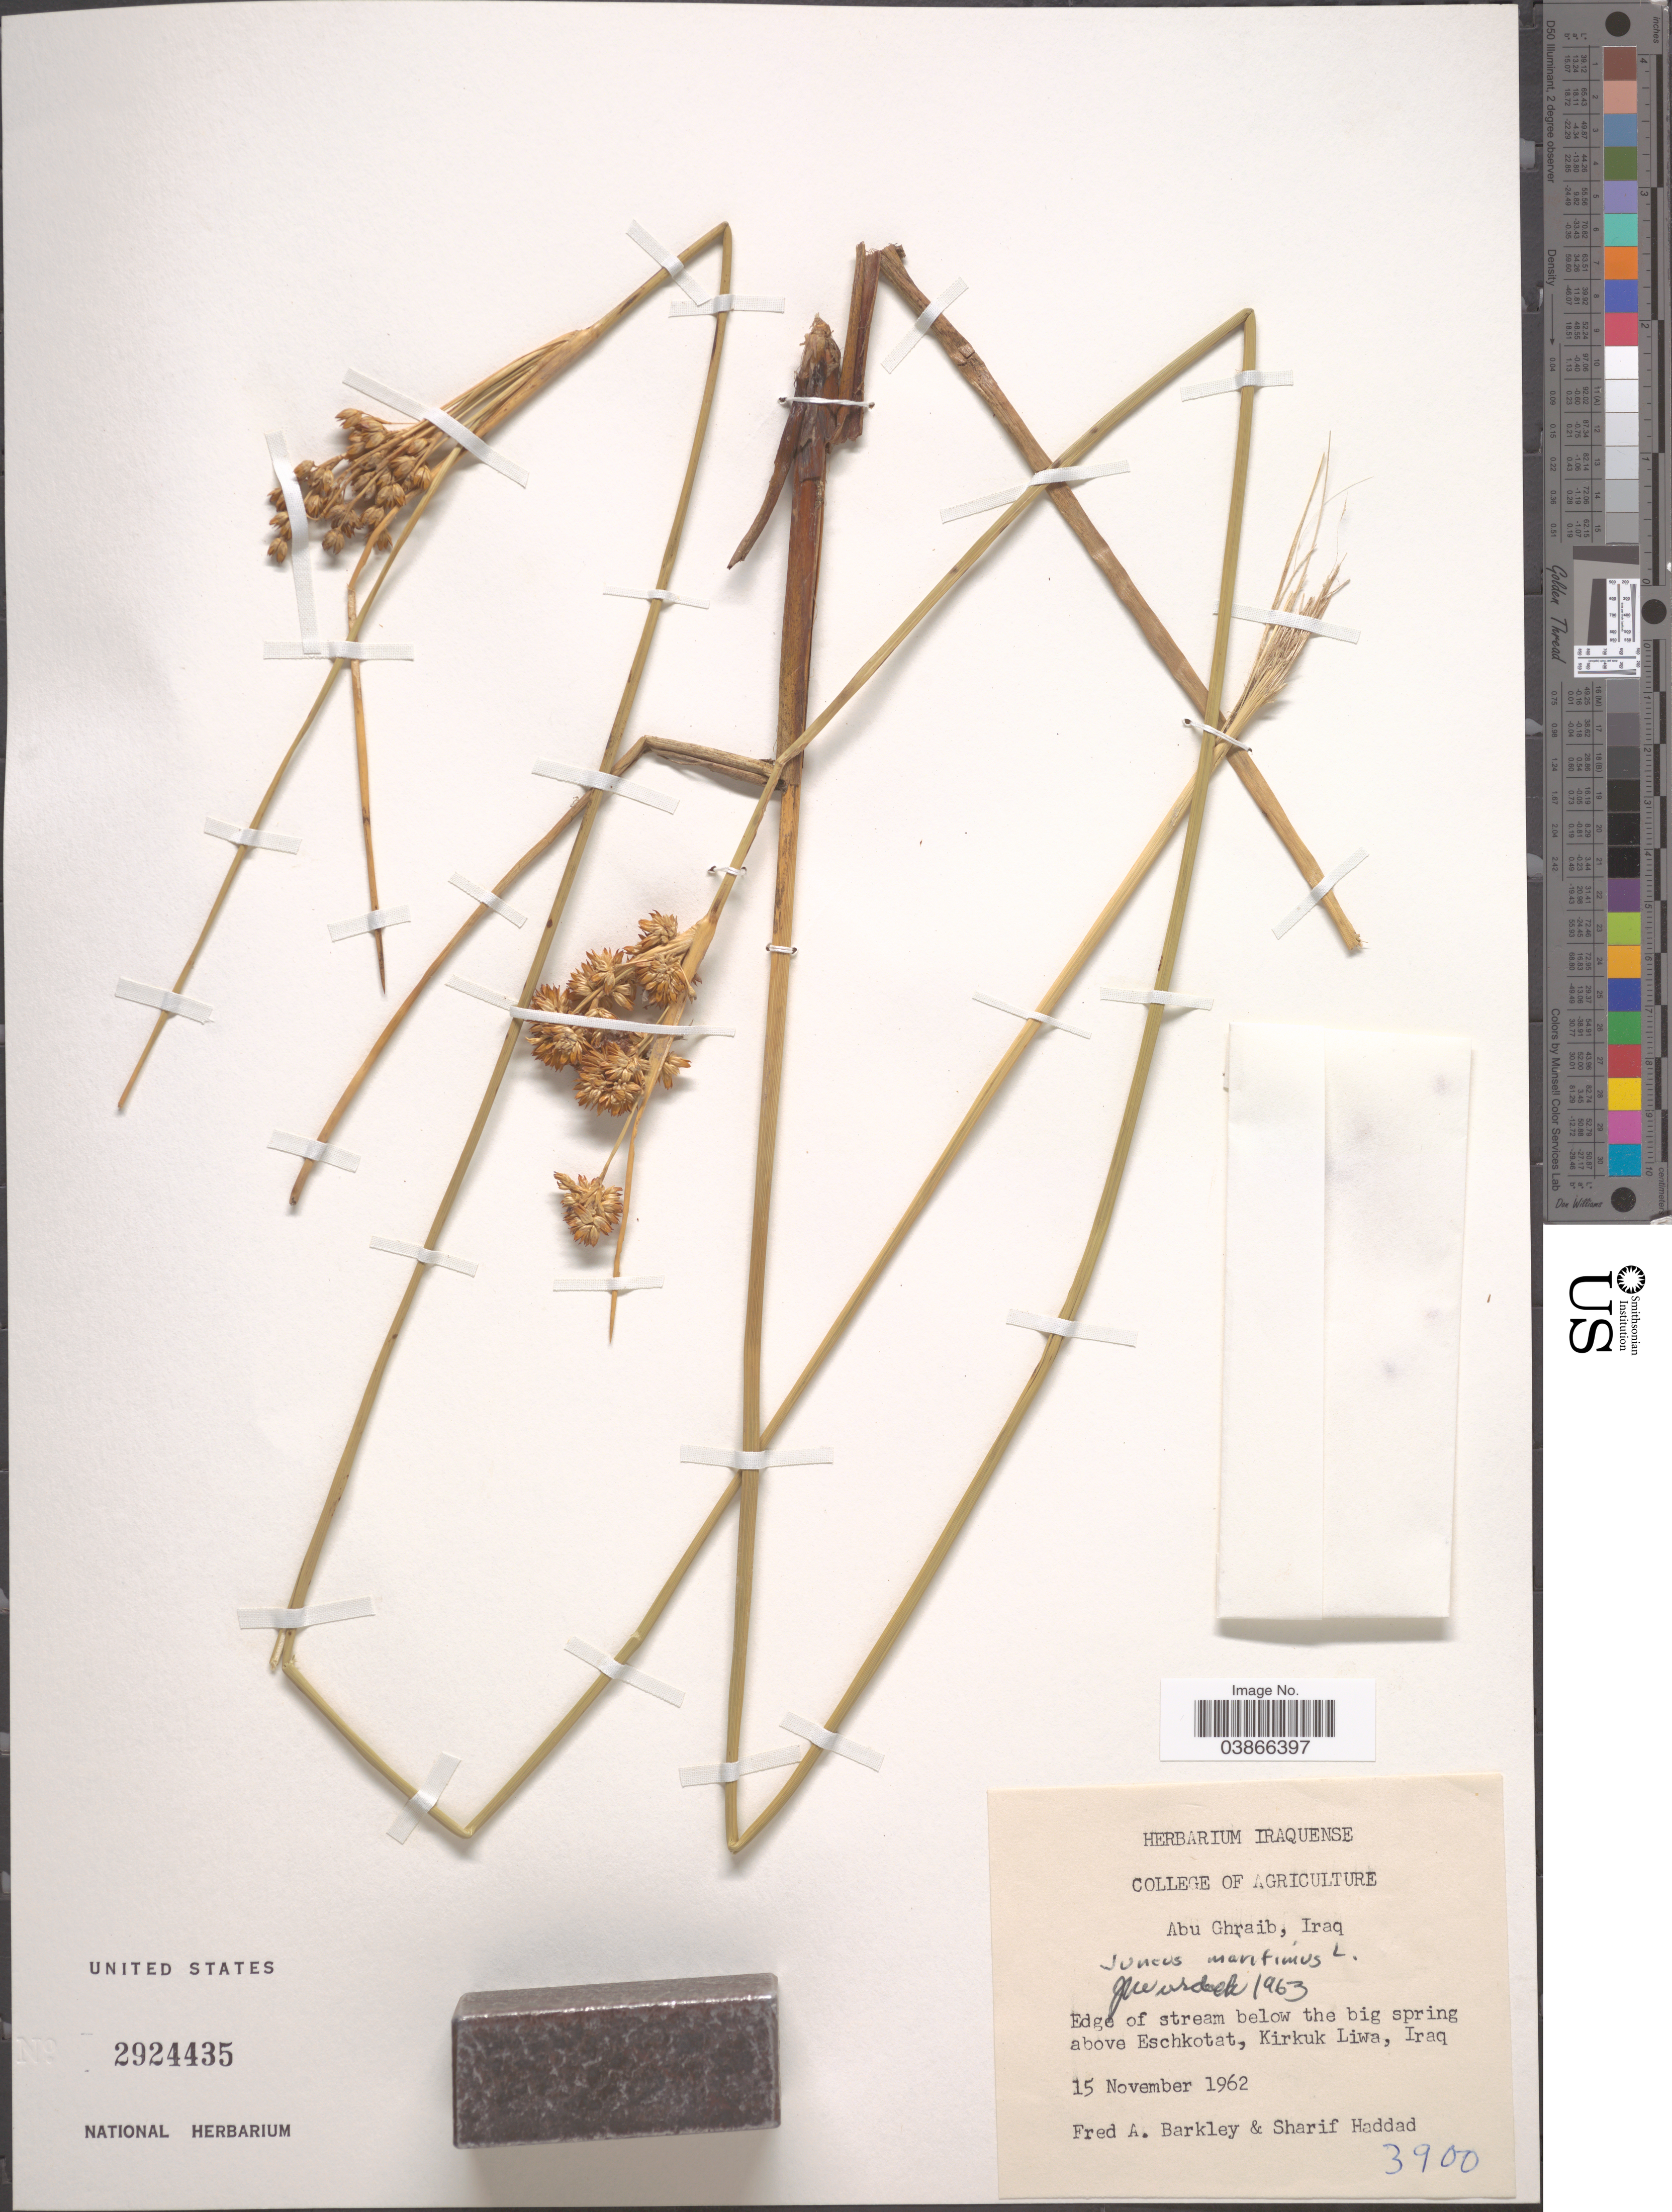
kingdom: Plantae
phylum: Tracheophyta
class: Liliopsida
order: Poales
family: Juncaceae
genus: Juncus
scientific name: Juncus maritimus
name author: Lam.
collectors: F. A. Barkley & S. Haddad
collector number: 3900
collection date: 1962-11-15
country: Iraq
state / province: Kirkūk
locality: Edge of stream below the big spring above Eschkotat, Kirkuk Liwa.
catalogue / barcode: US 2924435